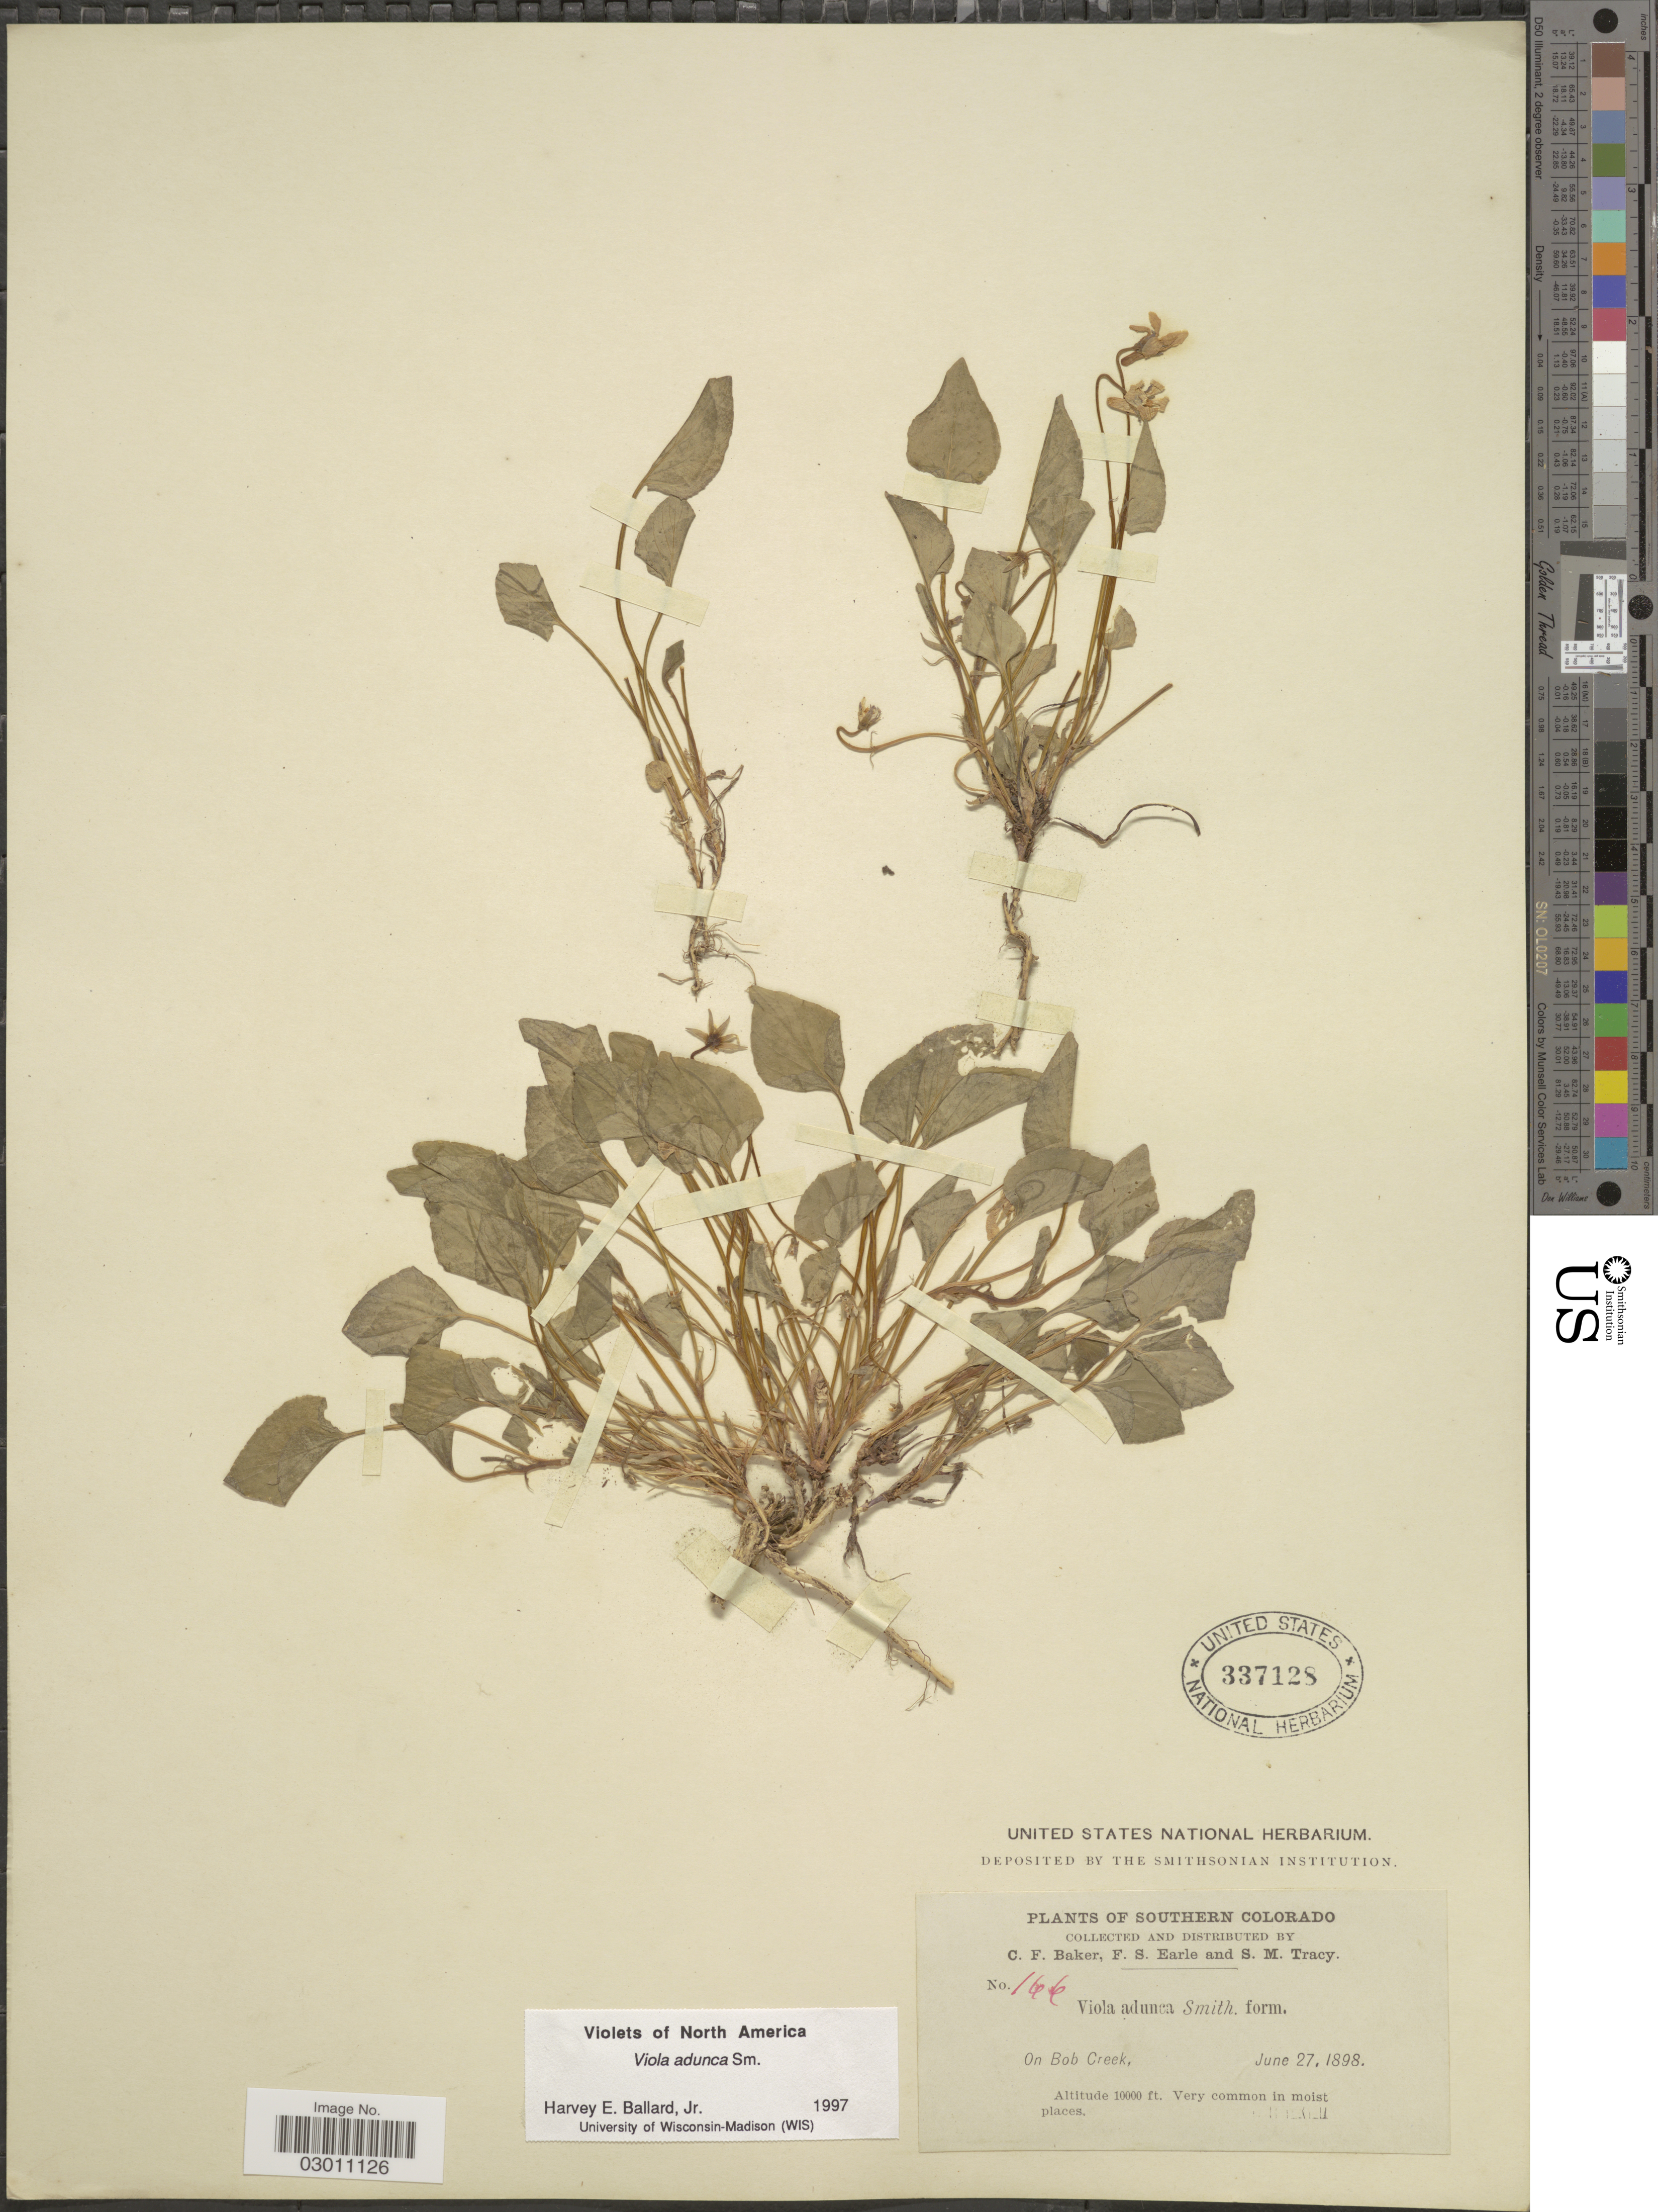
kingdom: Plantae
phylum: Tracheophyta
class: Magnoliopsida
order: Malpighiales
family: Violaceae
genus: Viola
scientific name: Viola adunca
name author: Sm.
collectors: C. F. Baker, F. S. Earle & S. M. Tracy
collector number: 166*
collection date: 1898-06-27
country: United States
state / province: Colorado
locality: Southern Colorado. On Bob Creek.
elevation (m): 3048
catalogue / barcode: US 337128